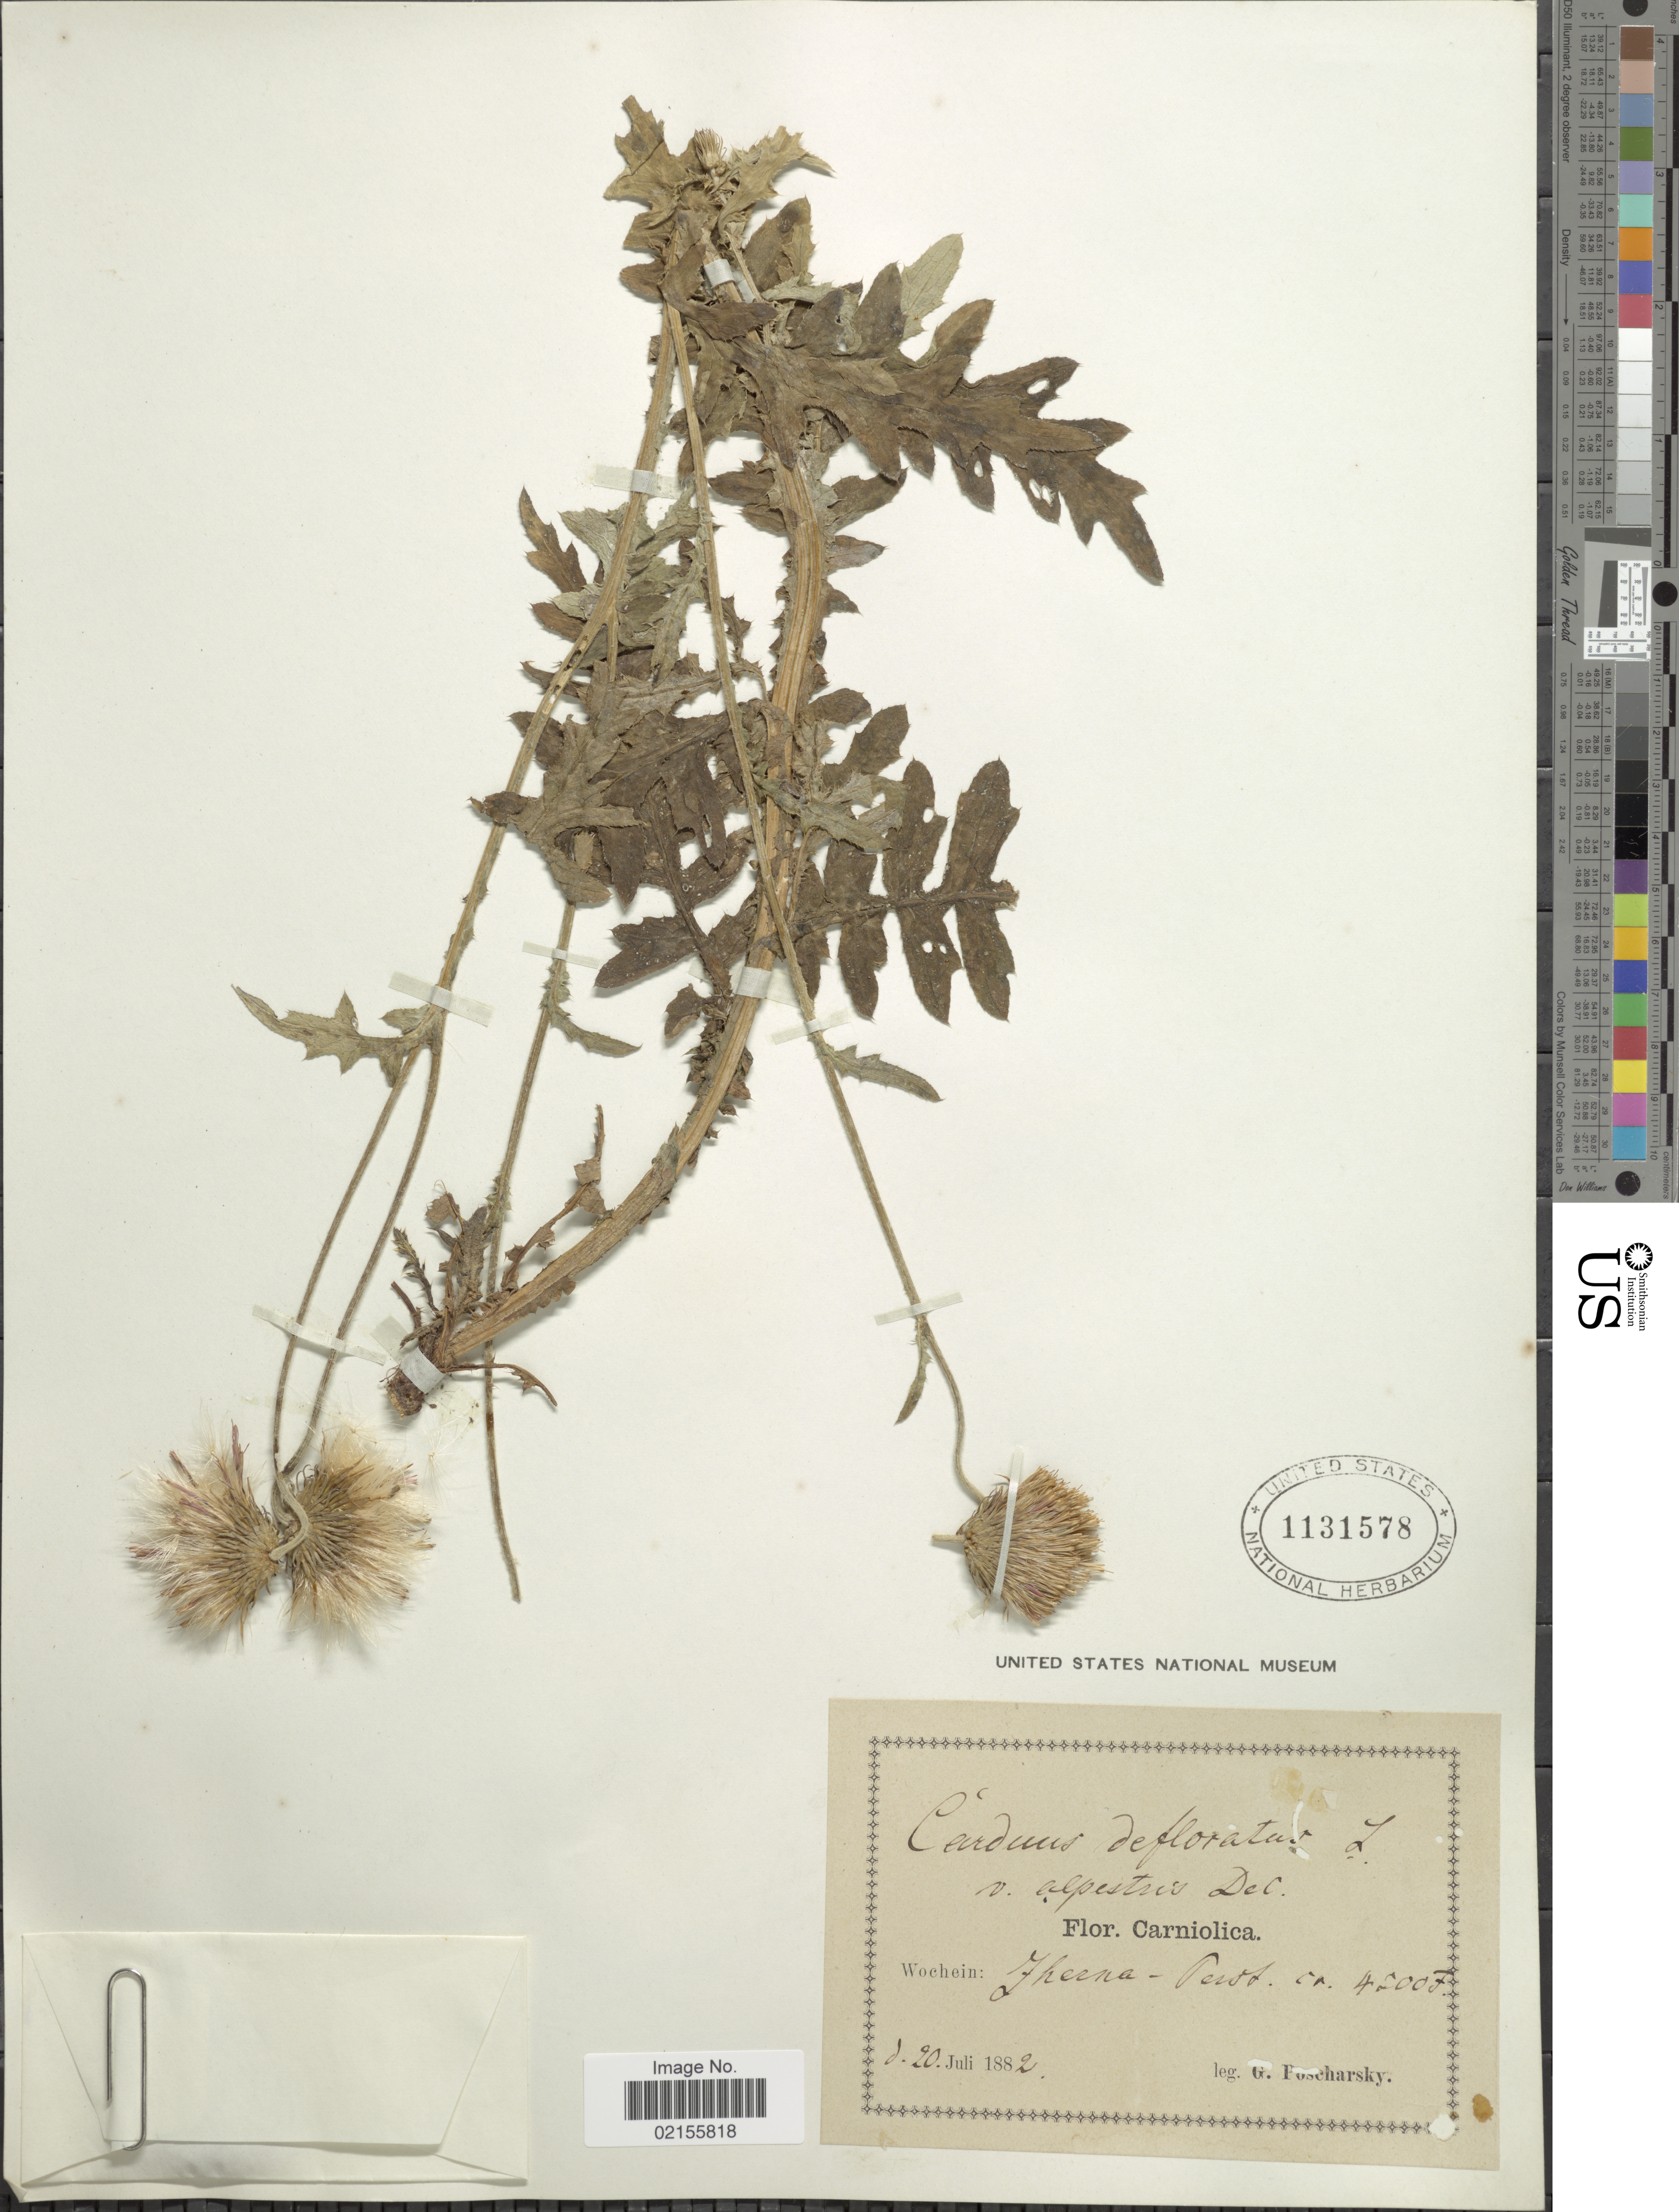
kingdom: Plantae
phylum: Tracheophyta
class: Magnoliopsida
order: Asterales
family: Asteraceae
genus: Carduus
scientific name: Carduus defloratus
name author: L.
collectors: G. Poscharsky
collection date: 1882-07-20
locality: Carniolica, Wocehin: Zherna-Terst [interpreted]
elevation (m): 1463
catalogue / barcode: US 1131578